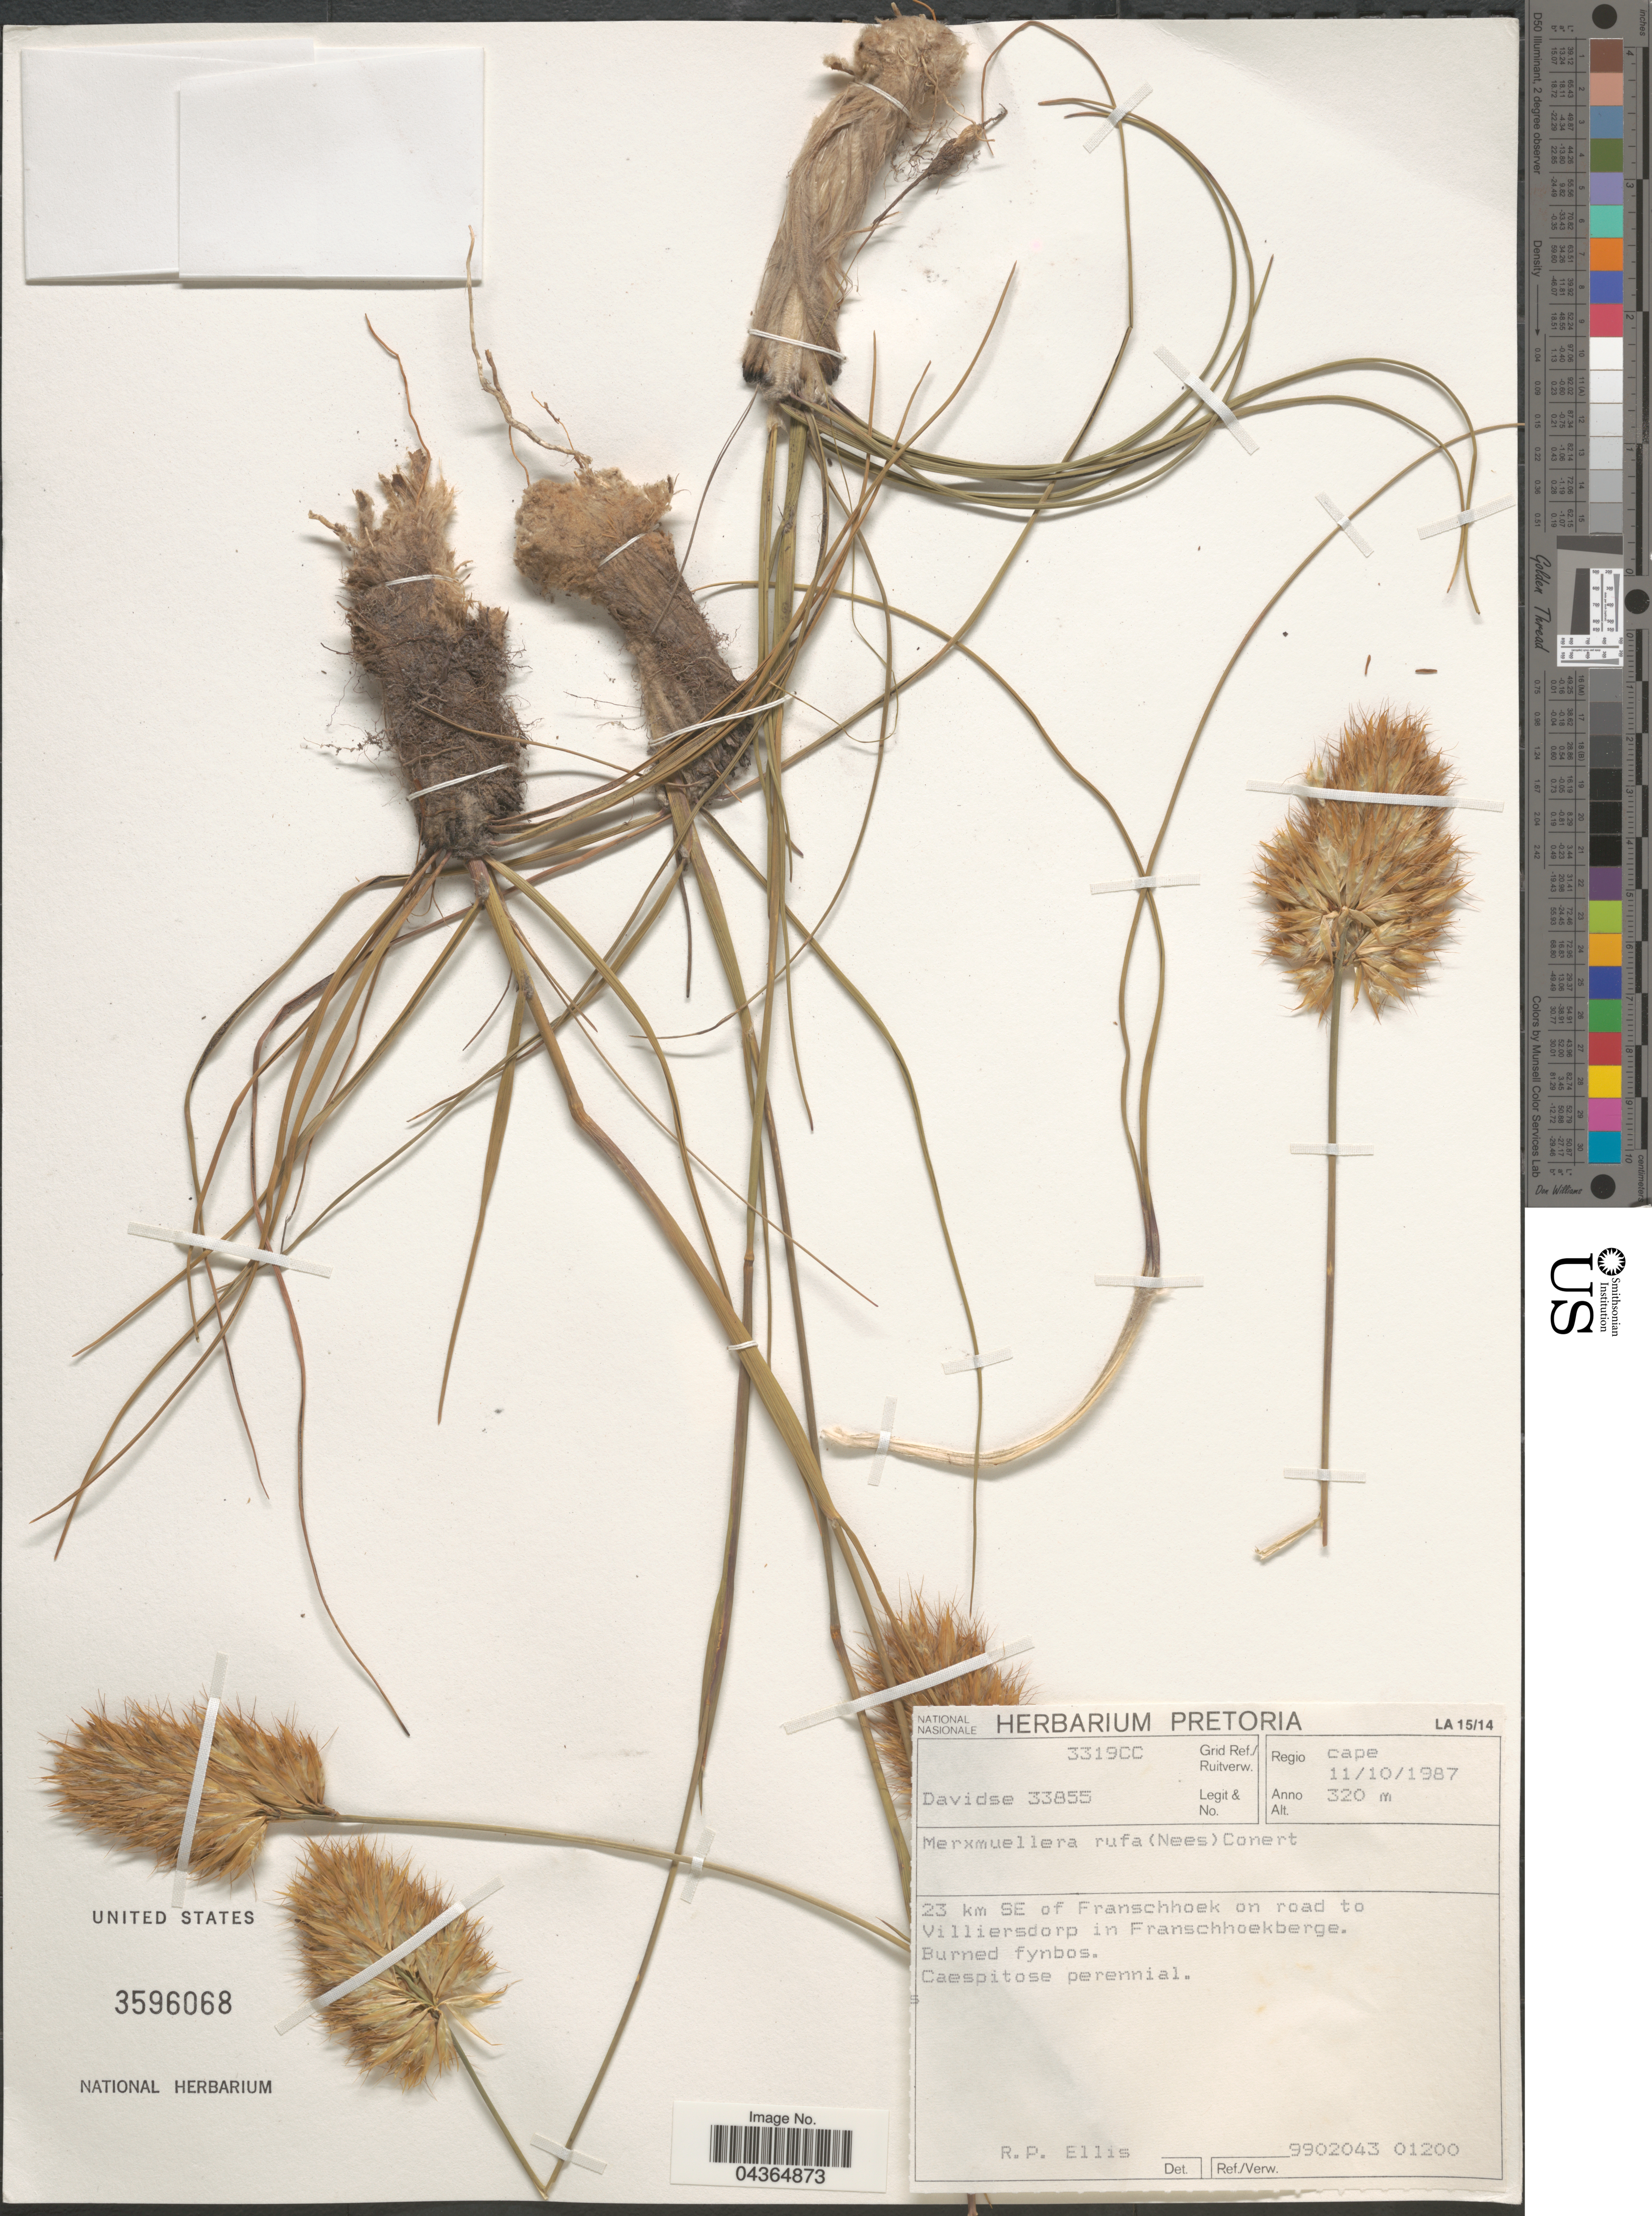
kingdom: Plantae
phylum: Tracheophyta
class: Liliopsida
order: Poales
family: Poaceae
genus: Geochloa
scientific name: Geochloa rufa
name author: (Nees) N.P. Barker & H.P. Linder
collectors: -. Davidse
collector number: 33855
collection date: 1987-10-11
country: South Africa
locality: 3319CC Grid Ref./Ruitverw. Regio Cape. 23 km SE of Franschhoek on road to Villiersdorp in Franschhoekberge.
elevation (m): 320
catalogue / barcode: US 3596068